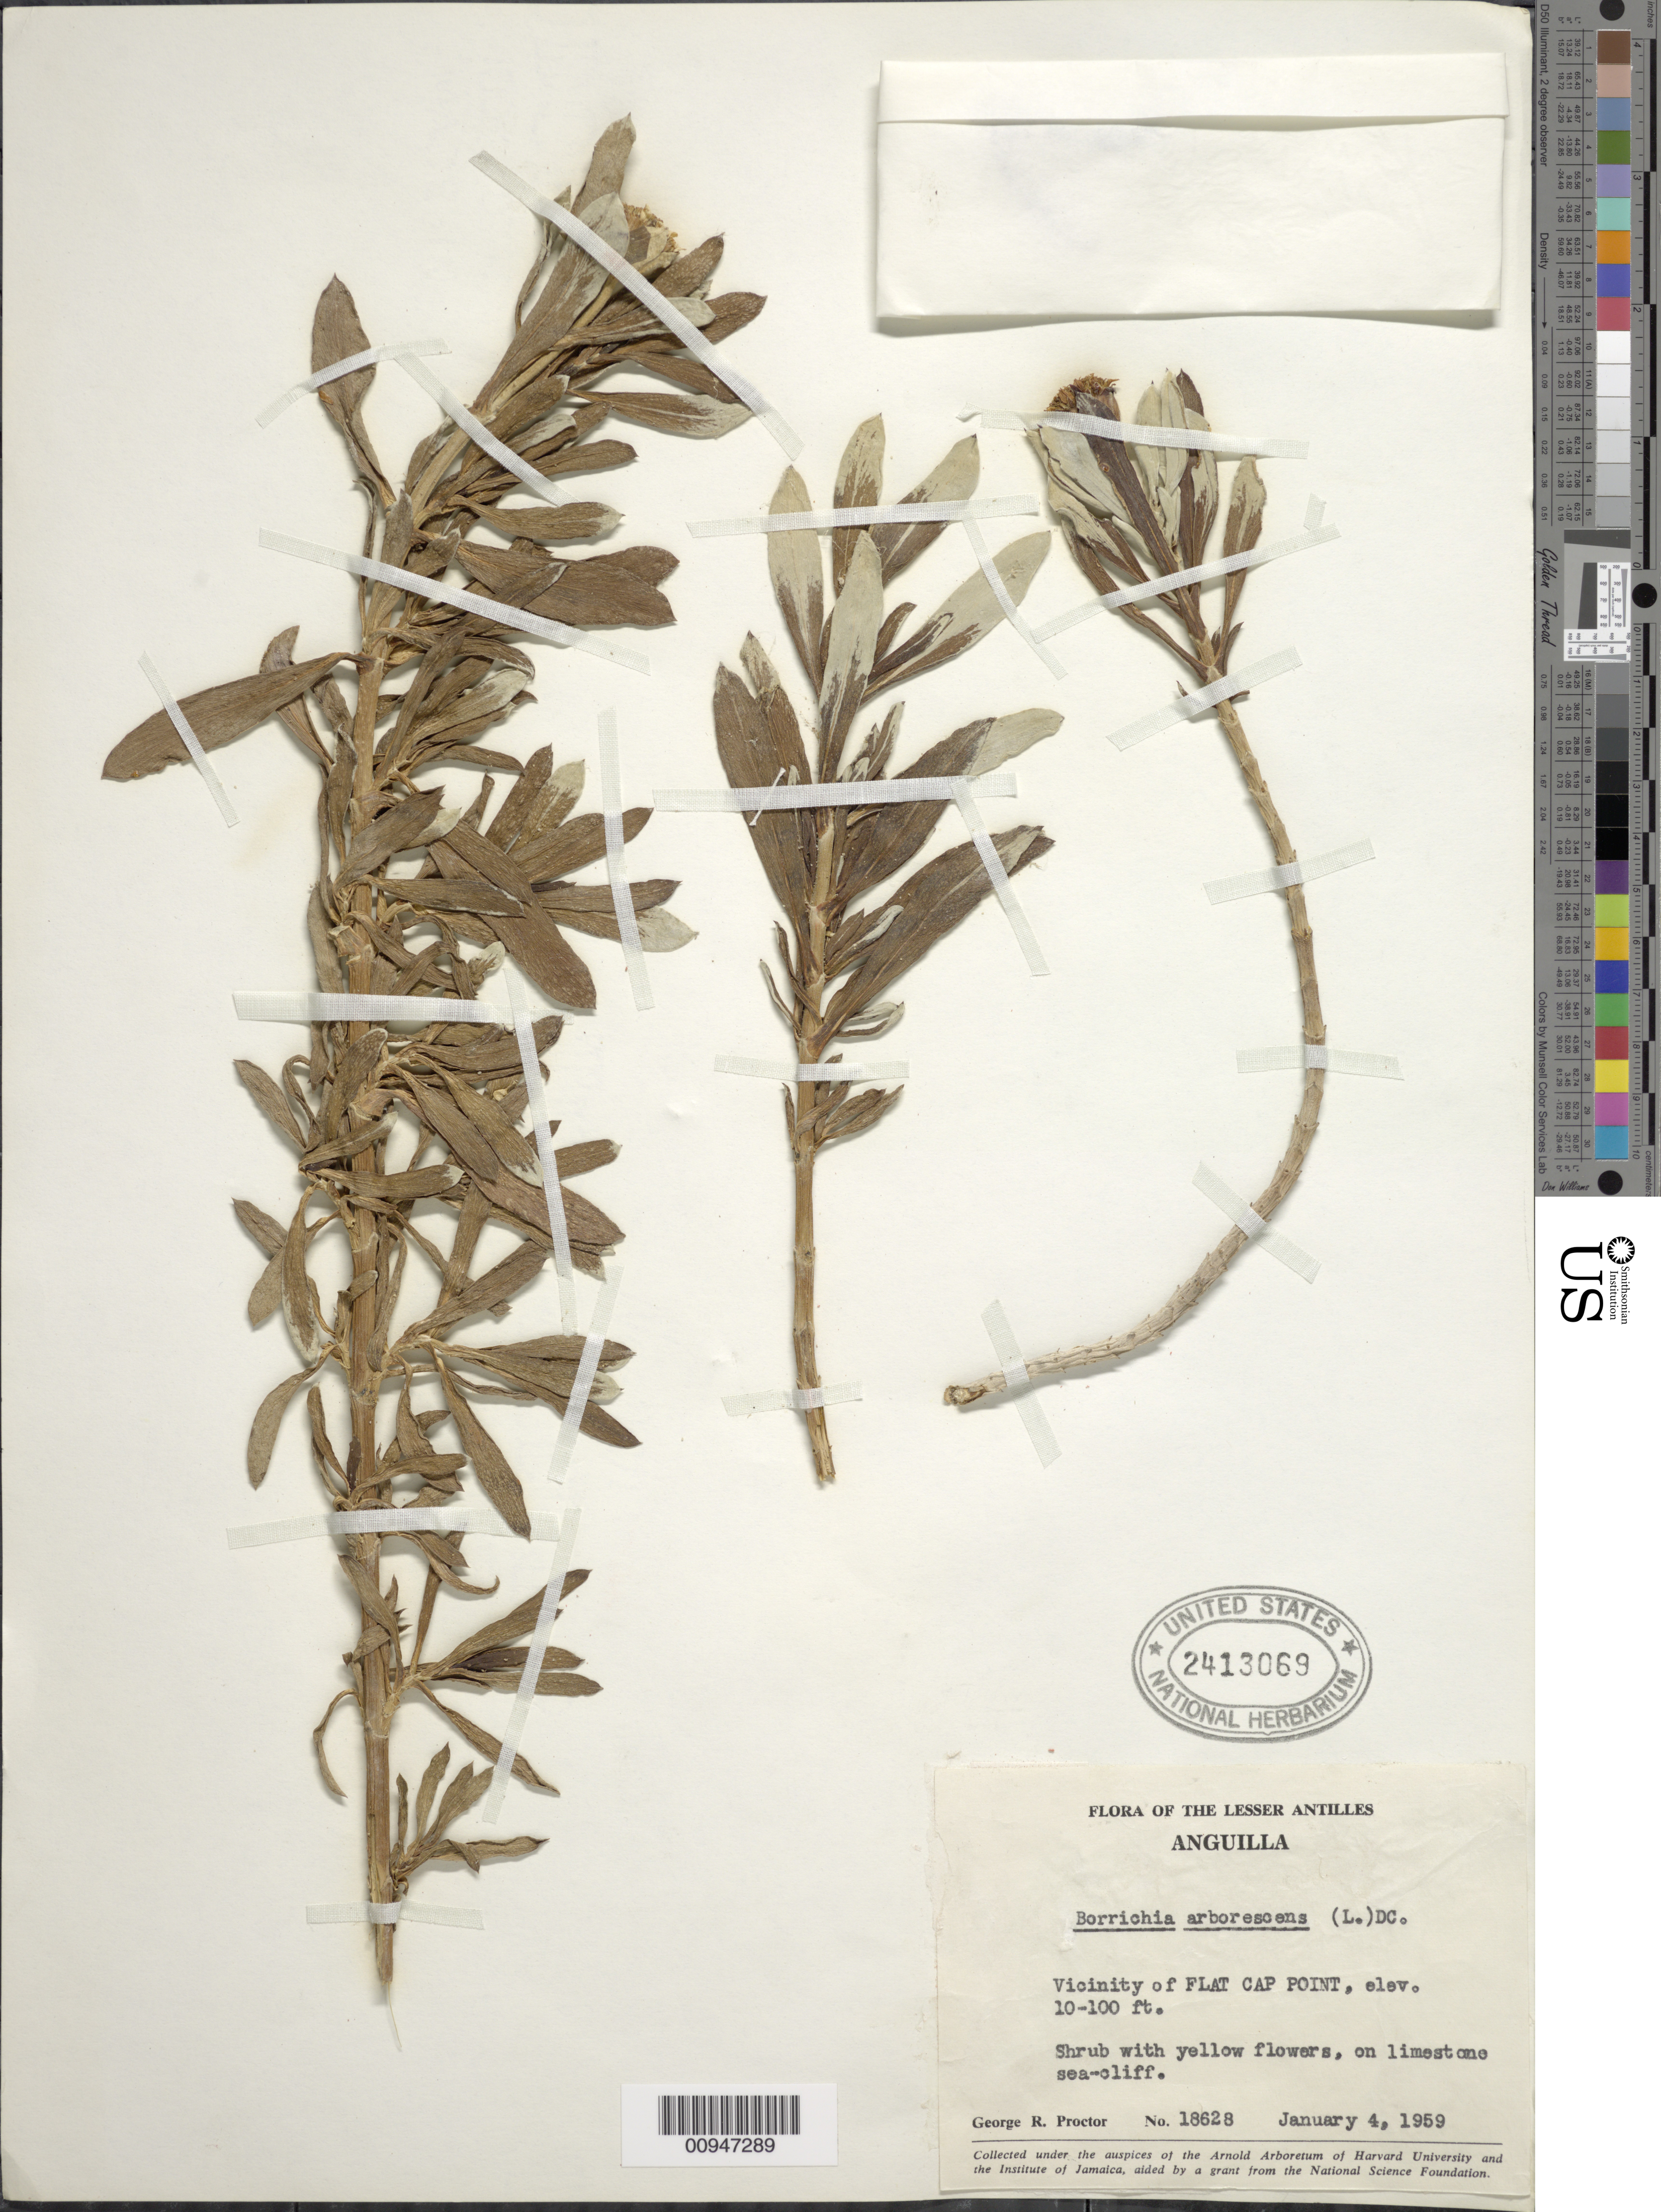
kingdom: Plantae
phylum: Tracheophyta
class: Magnoliopsida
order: Asterales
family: Asteraceae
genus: Borrichia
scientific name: Borrichia arborescens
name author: (L.) DC.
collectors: G. R. Proctor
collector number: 18628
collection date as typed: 04 Jan 1959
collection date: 1959-01-04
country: Anguilla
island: Anguilla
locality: Vicinity of Flat Cap Point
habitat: On limestone sea-cliff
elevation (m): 3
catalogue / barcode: US 2413069